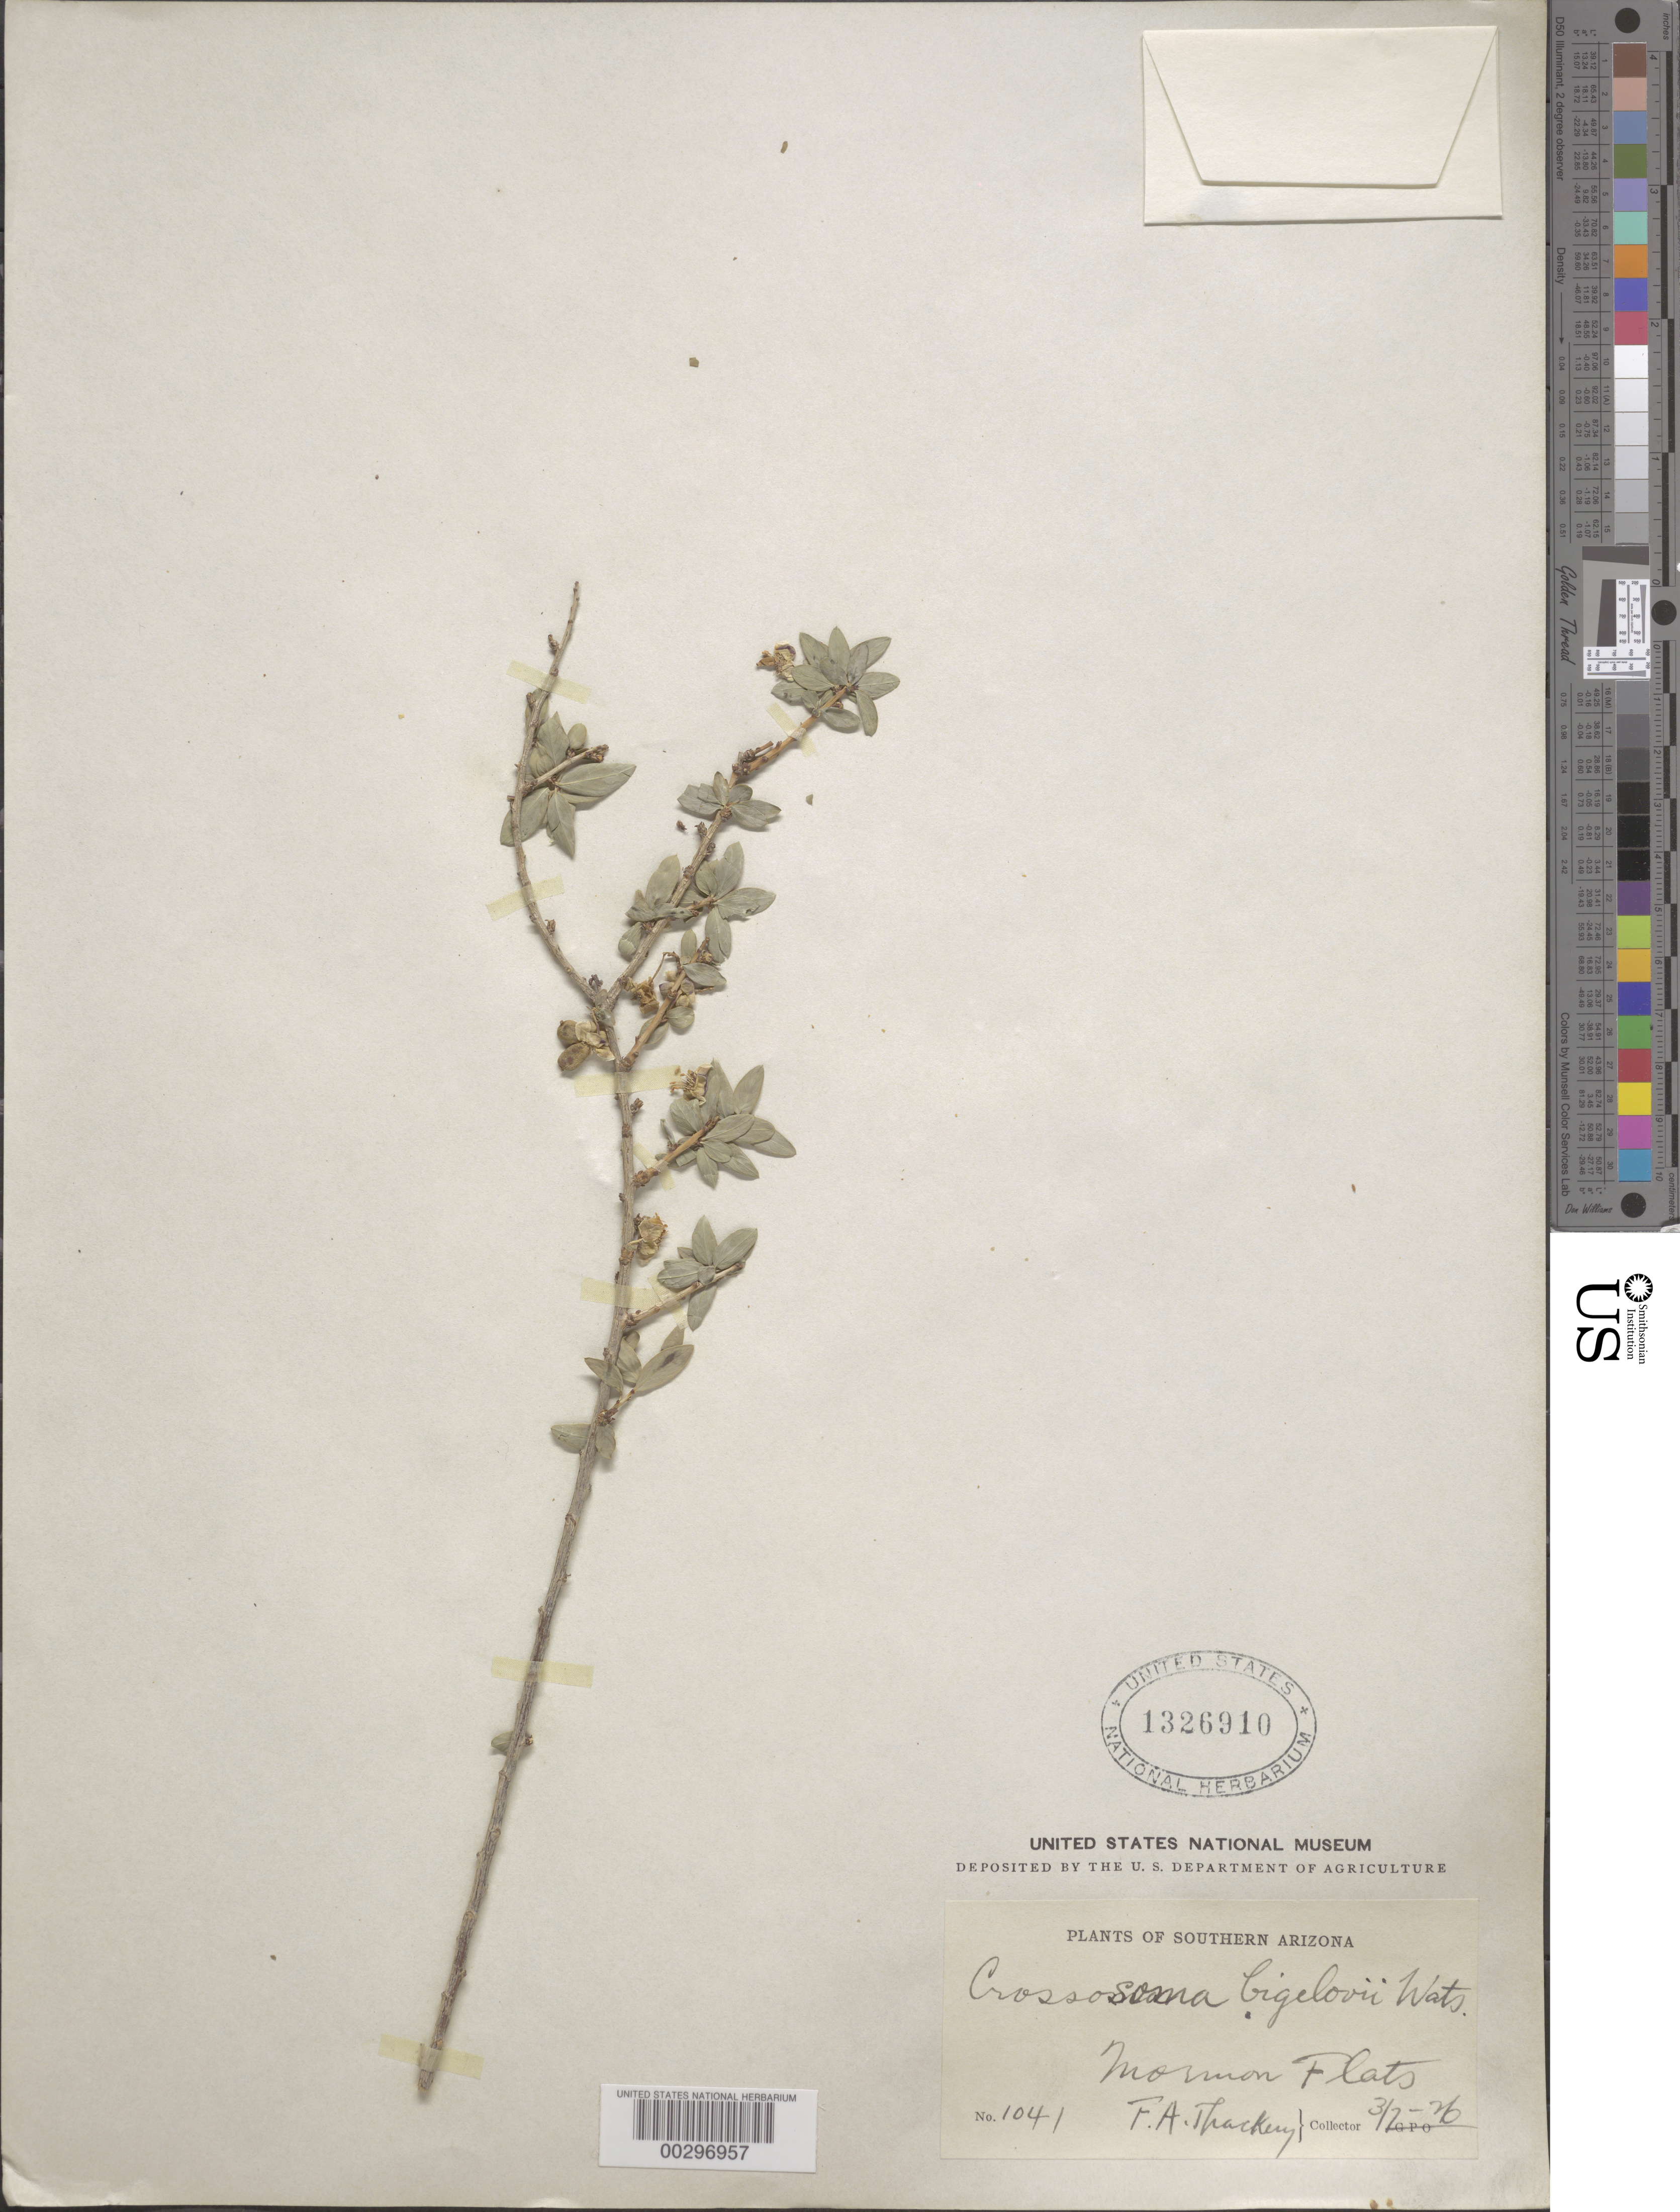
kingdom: Plantae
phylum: Tracheophyta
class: Magnoliopsida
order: Crossosomatales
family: Crossosomataceae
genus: Crossosoma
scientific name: Crossosoma bigelovii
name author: S. Watson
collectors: F. A. Thackery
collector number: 1041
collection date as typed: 02 Mar 1926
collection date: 1926-03-02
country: United States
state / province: Arizona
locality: Mormon flats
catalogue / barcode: US 1326910